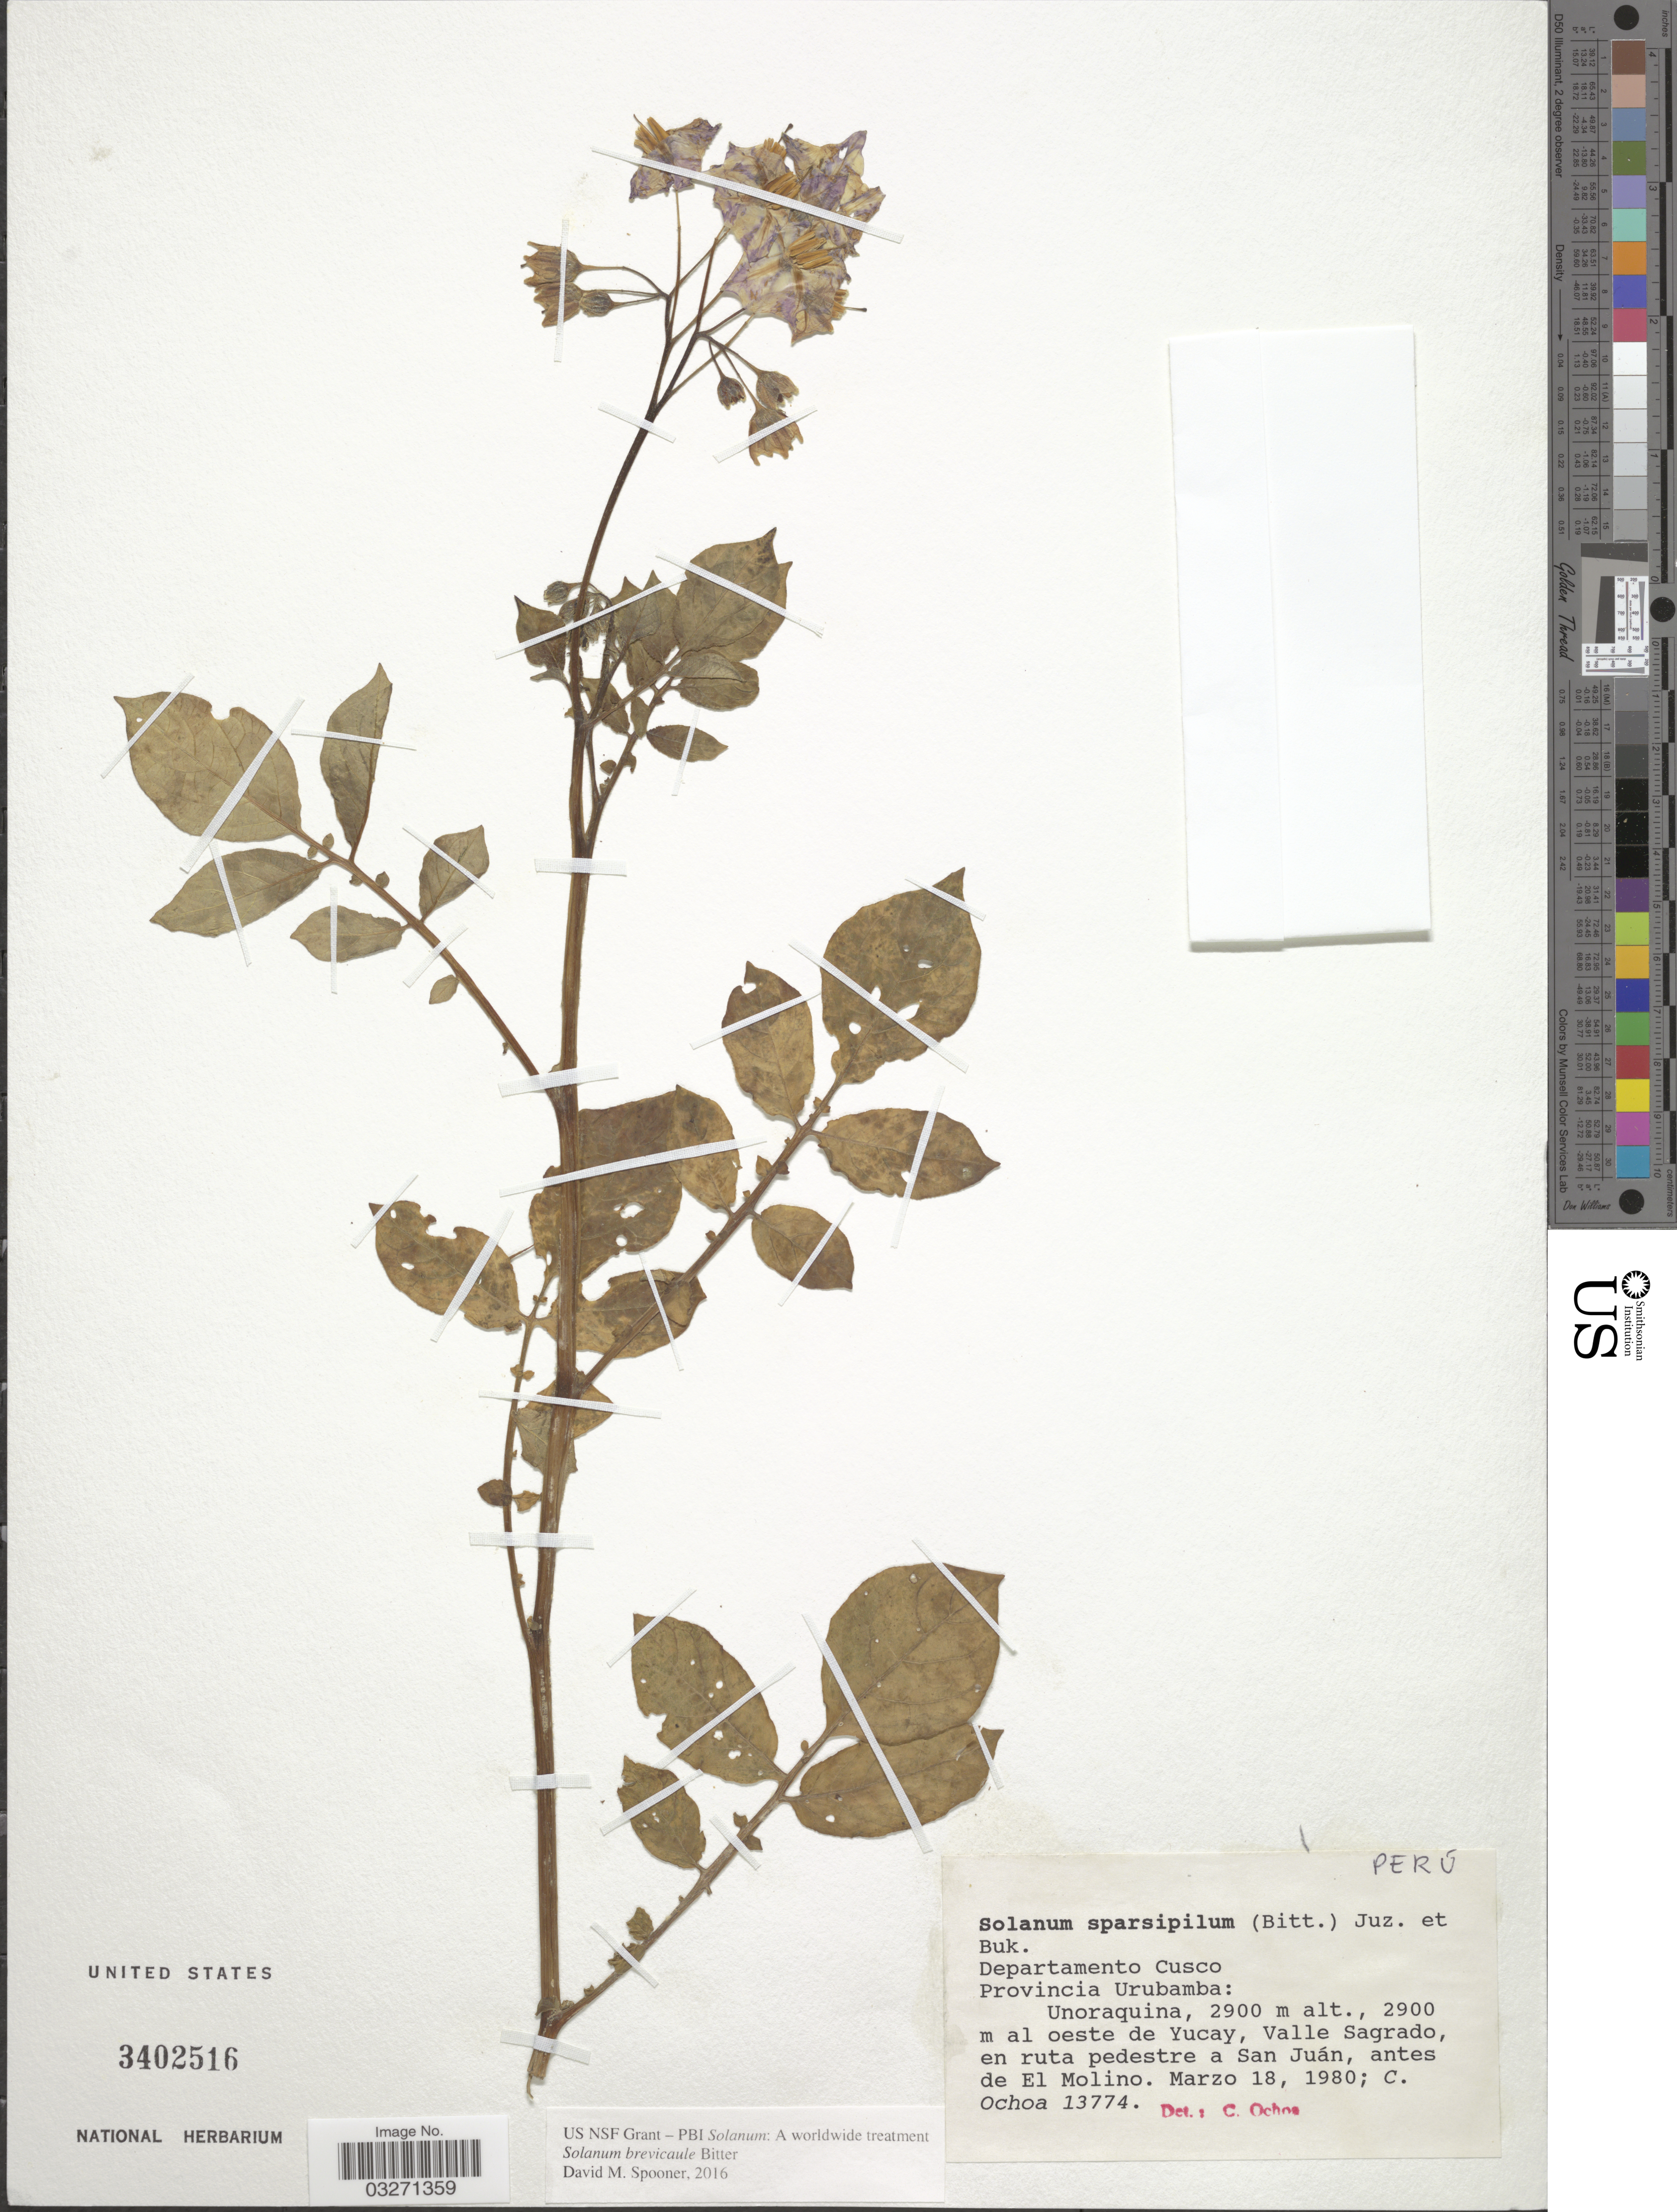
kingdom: Plantae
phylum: Tracheophyta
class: Magnoliopsida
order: Solanales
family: Solanaceae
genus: Solanum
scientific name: Solanum brevicaule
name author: Bitter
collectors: C. Ochoa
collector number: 13774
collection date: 1980-03-18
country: Peru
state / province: Cusco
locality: Provincia Urubamba: Unoraquina, al oeste de Yucay, Valle Sagrado, en ruta pedestra a San Juán, antes de El Molino.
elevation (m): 2900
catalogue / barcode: US 3402516